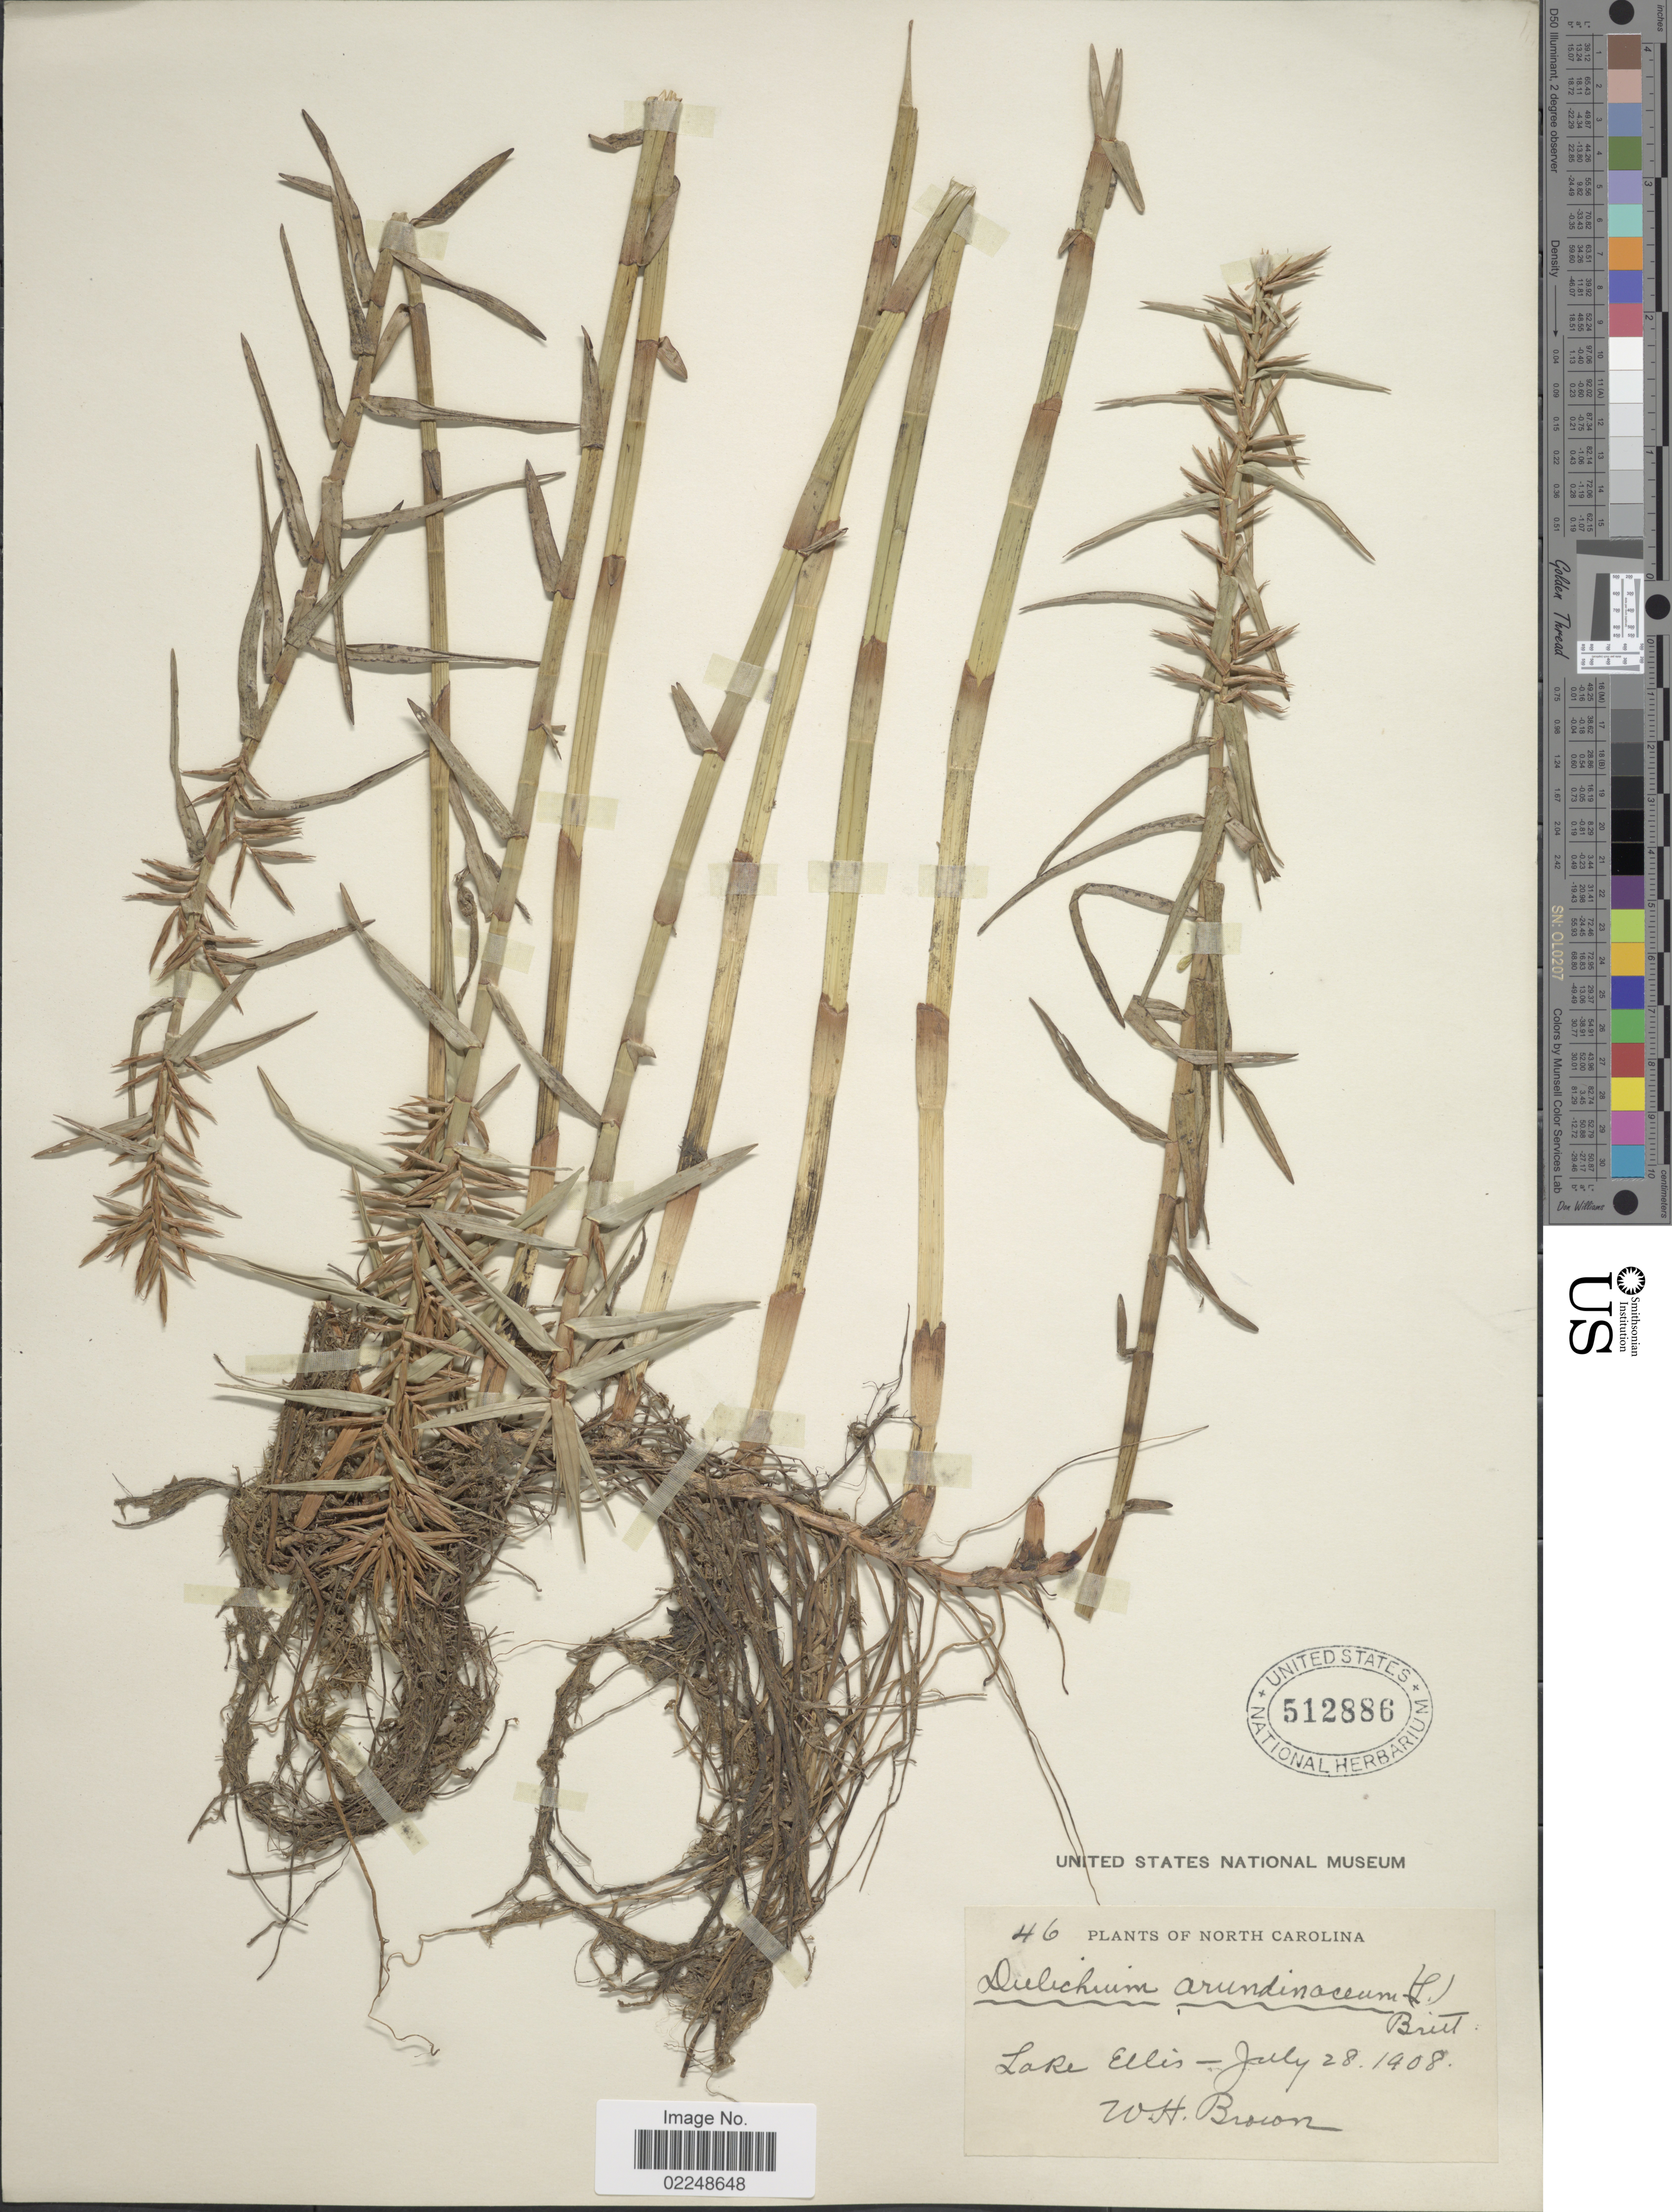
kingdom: Plantae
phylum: Tracheophyta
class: Liliopsida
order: Poales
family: Cyperaceae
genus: Dulichium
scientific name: Dulichium arundinaceum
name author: (L.) Britton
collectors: W. H. Brown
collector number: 46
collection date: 1908-07-28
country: United States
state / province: North Carolina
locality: Lake Ellis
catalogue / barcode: US 512886